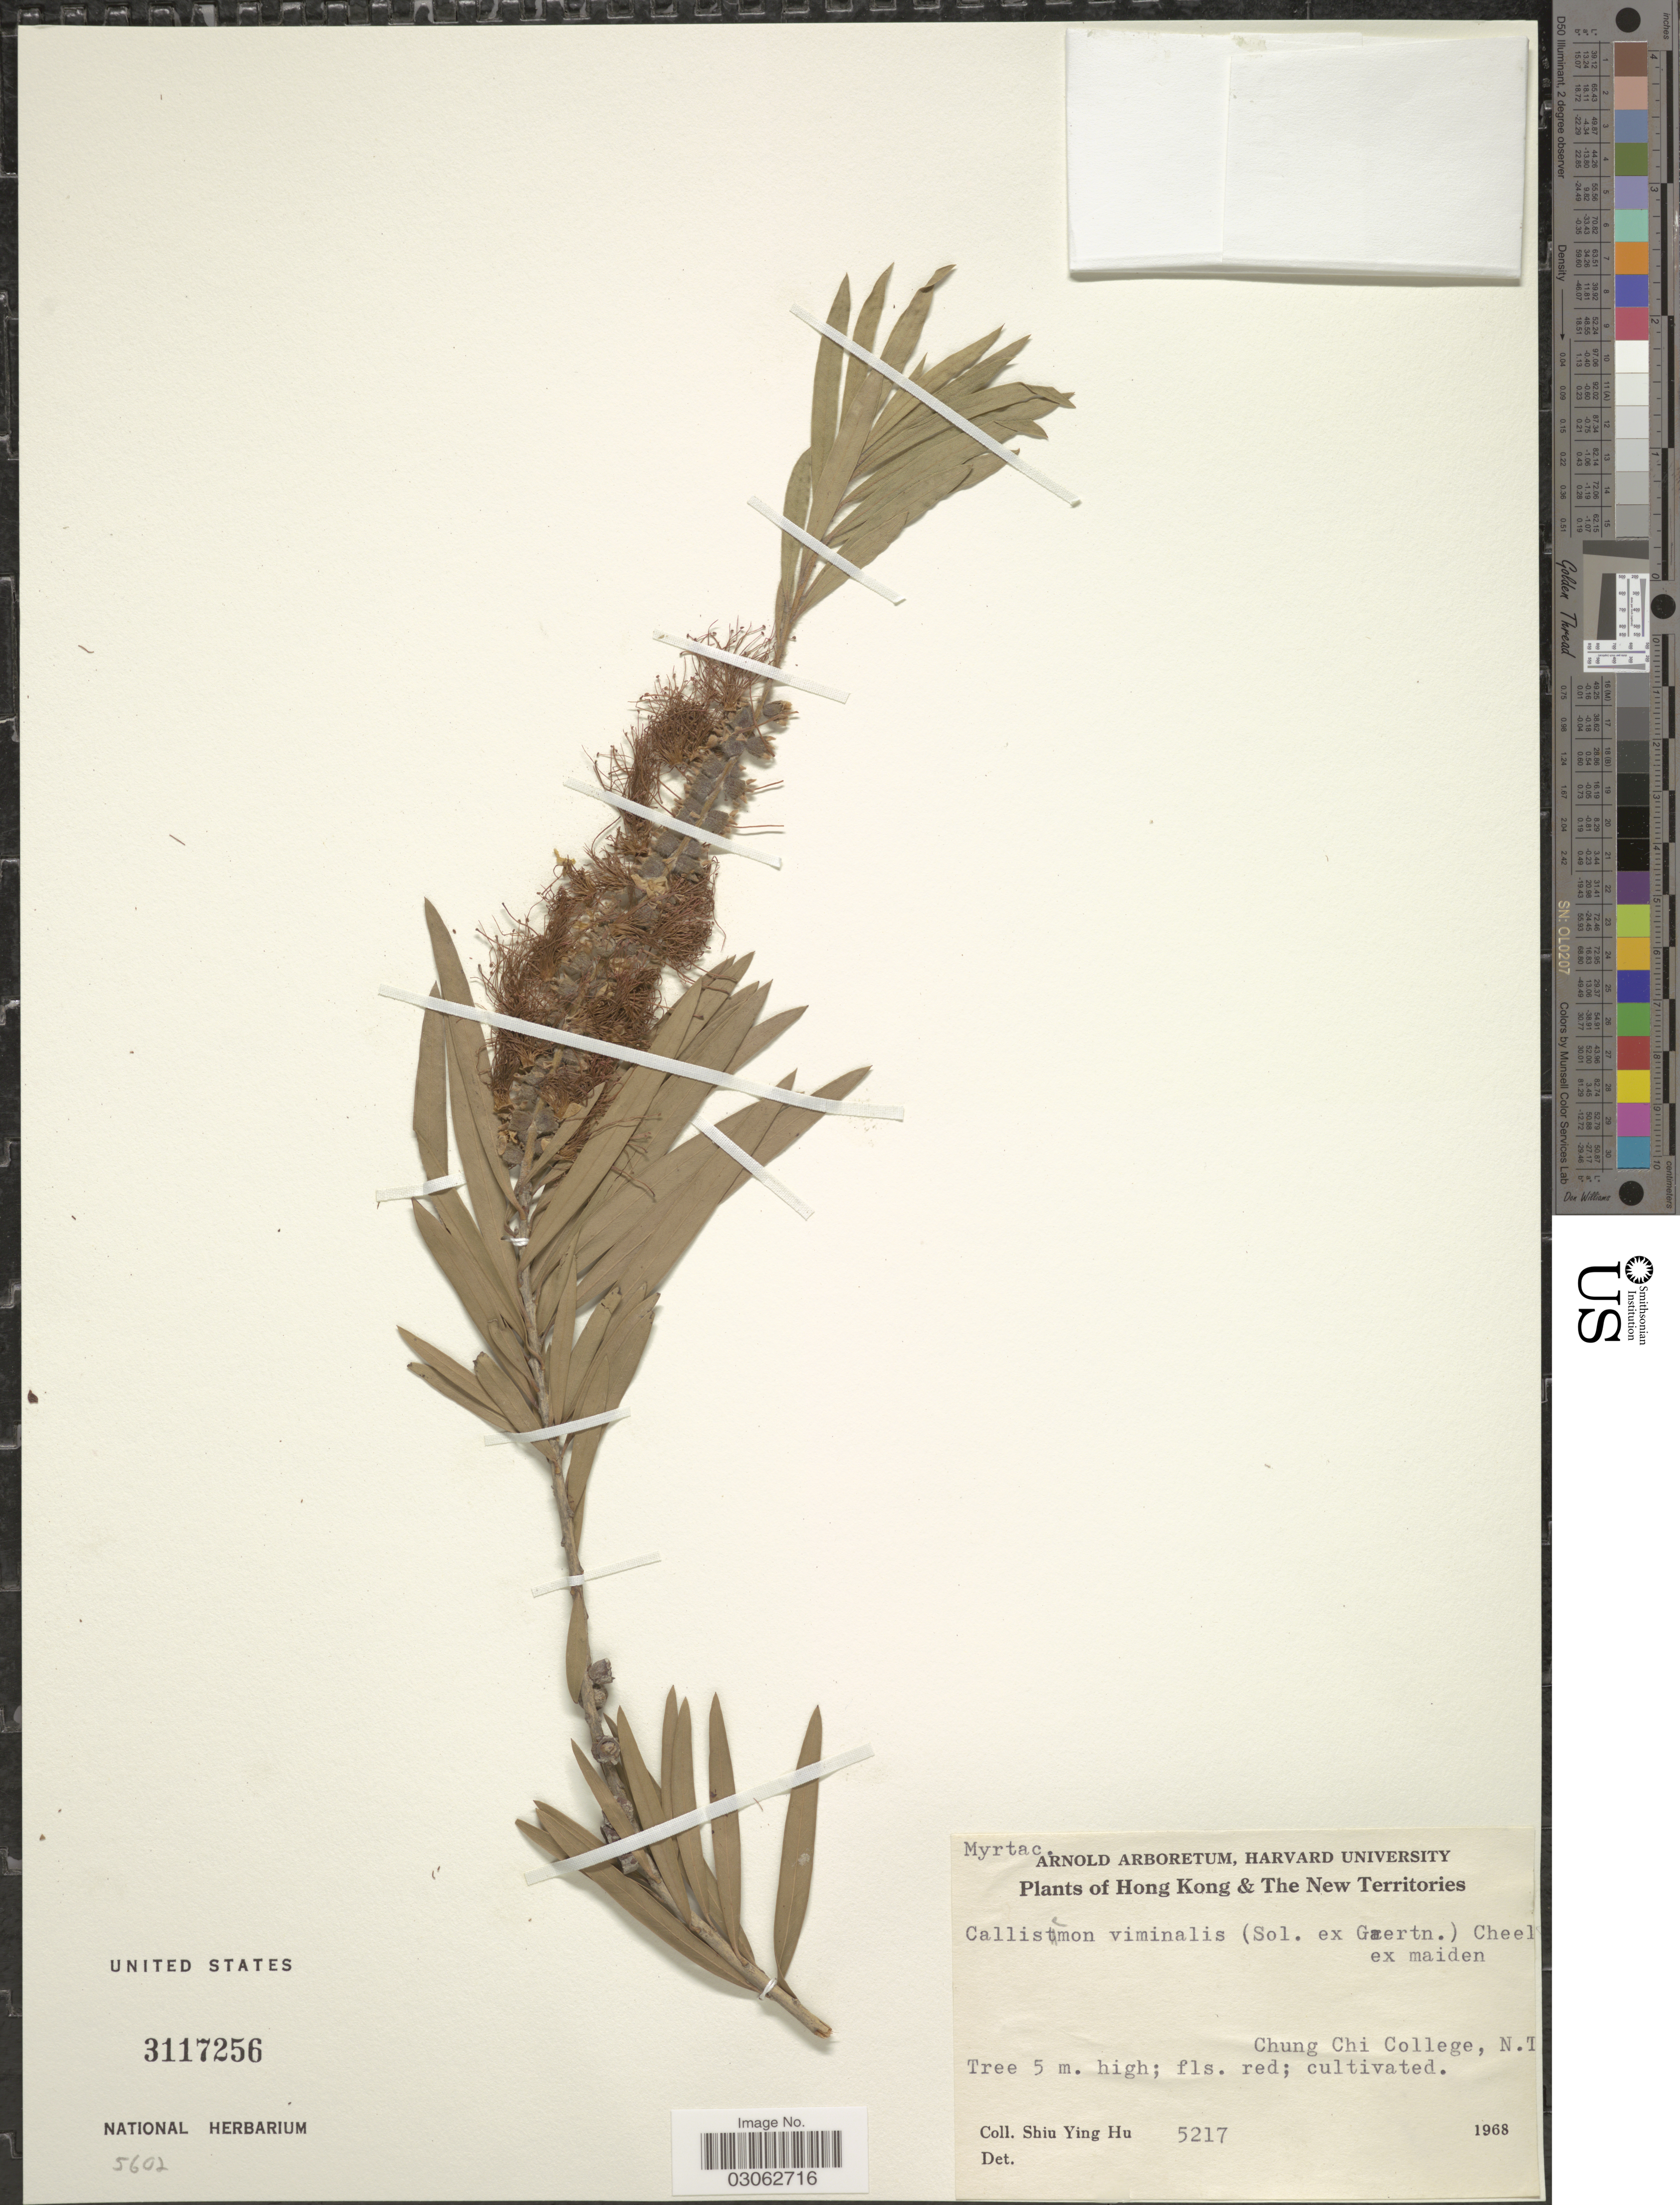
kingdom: Plantae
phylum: Tracheophyta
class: Magnoliopsida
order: Myrtales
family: Myrtaceae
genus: Callistemon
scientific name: Callistemon viminalis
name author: (Sol. ex Gaertn.) G. Don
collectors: S. Y. Hu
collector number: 5217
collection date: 1968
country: China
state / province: Hong Kong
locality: Hong Kong & The New Territories. Chung Chi College, N.T.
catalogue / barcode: US 3117256